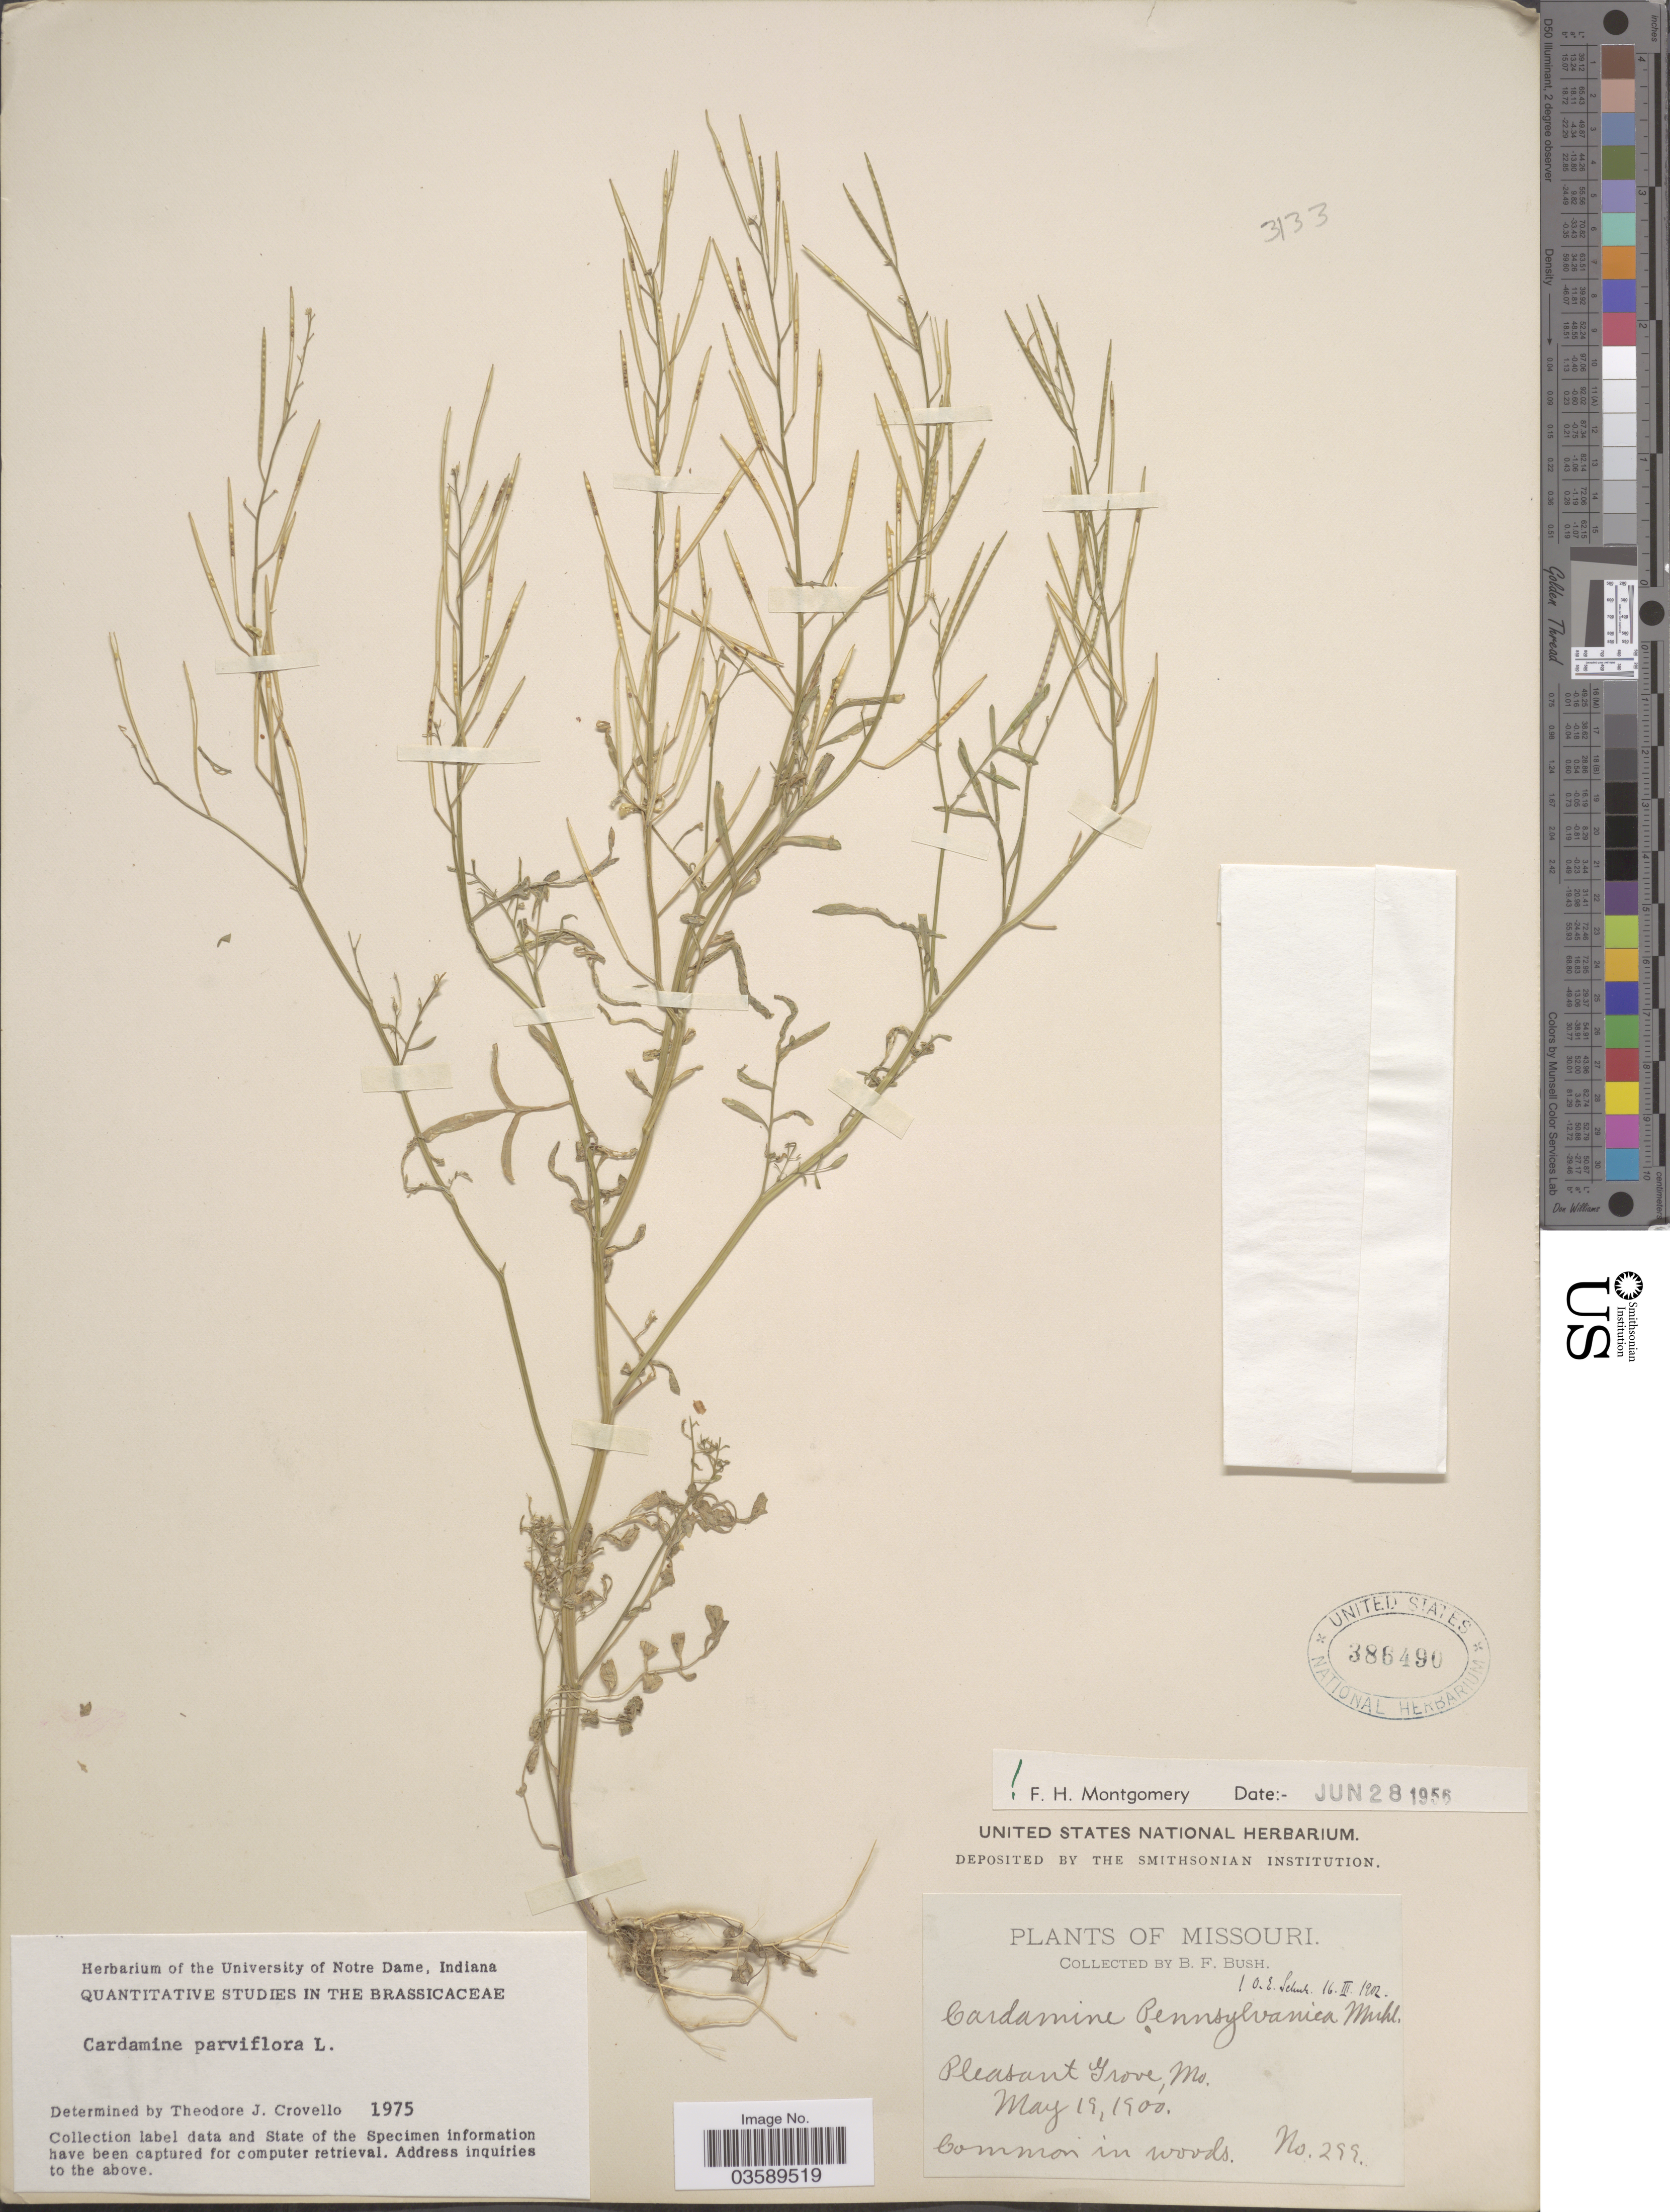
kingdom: Plantae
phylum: Tracheophyta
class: Magnoliopsida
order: Brassicales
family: Brassicaceae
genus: Cardamine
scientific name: Cardamine parviflora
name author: L.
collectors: B. F. Bush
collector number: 299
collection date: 1900-05-19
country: United States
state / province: Missouri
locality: Pleasant Grove.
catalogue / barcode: US 386490